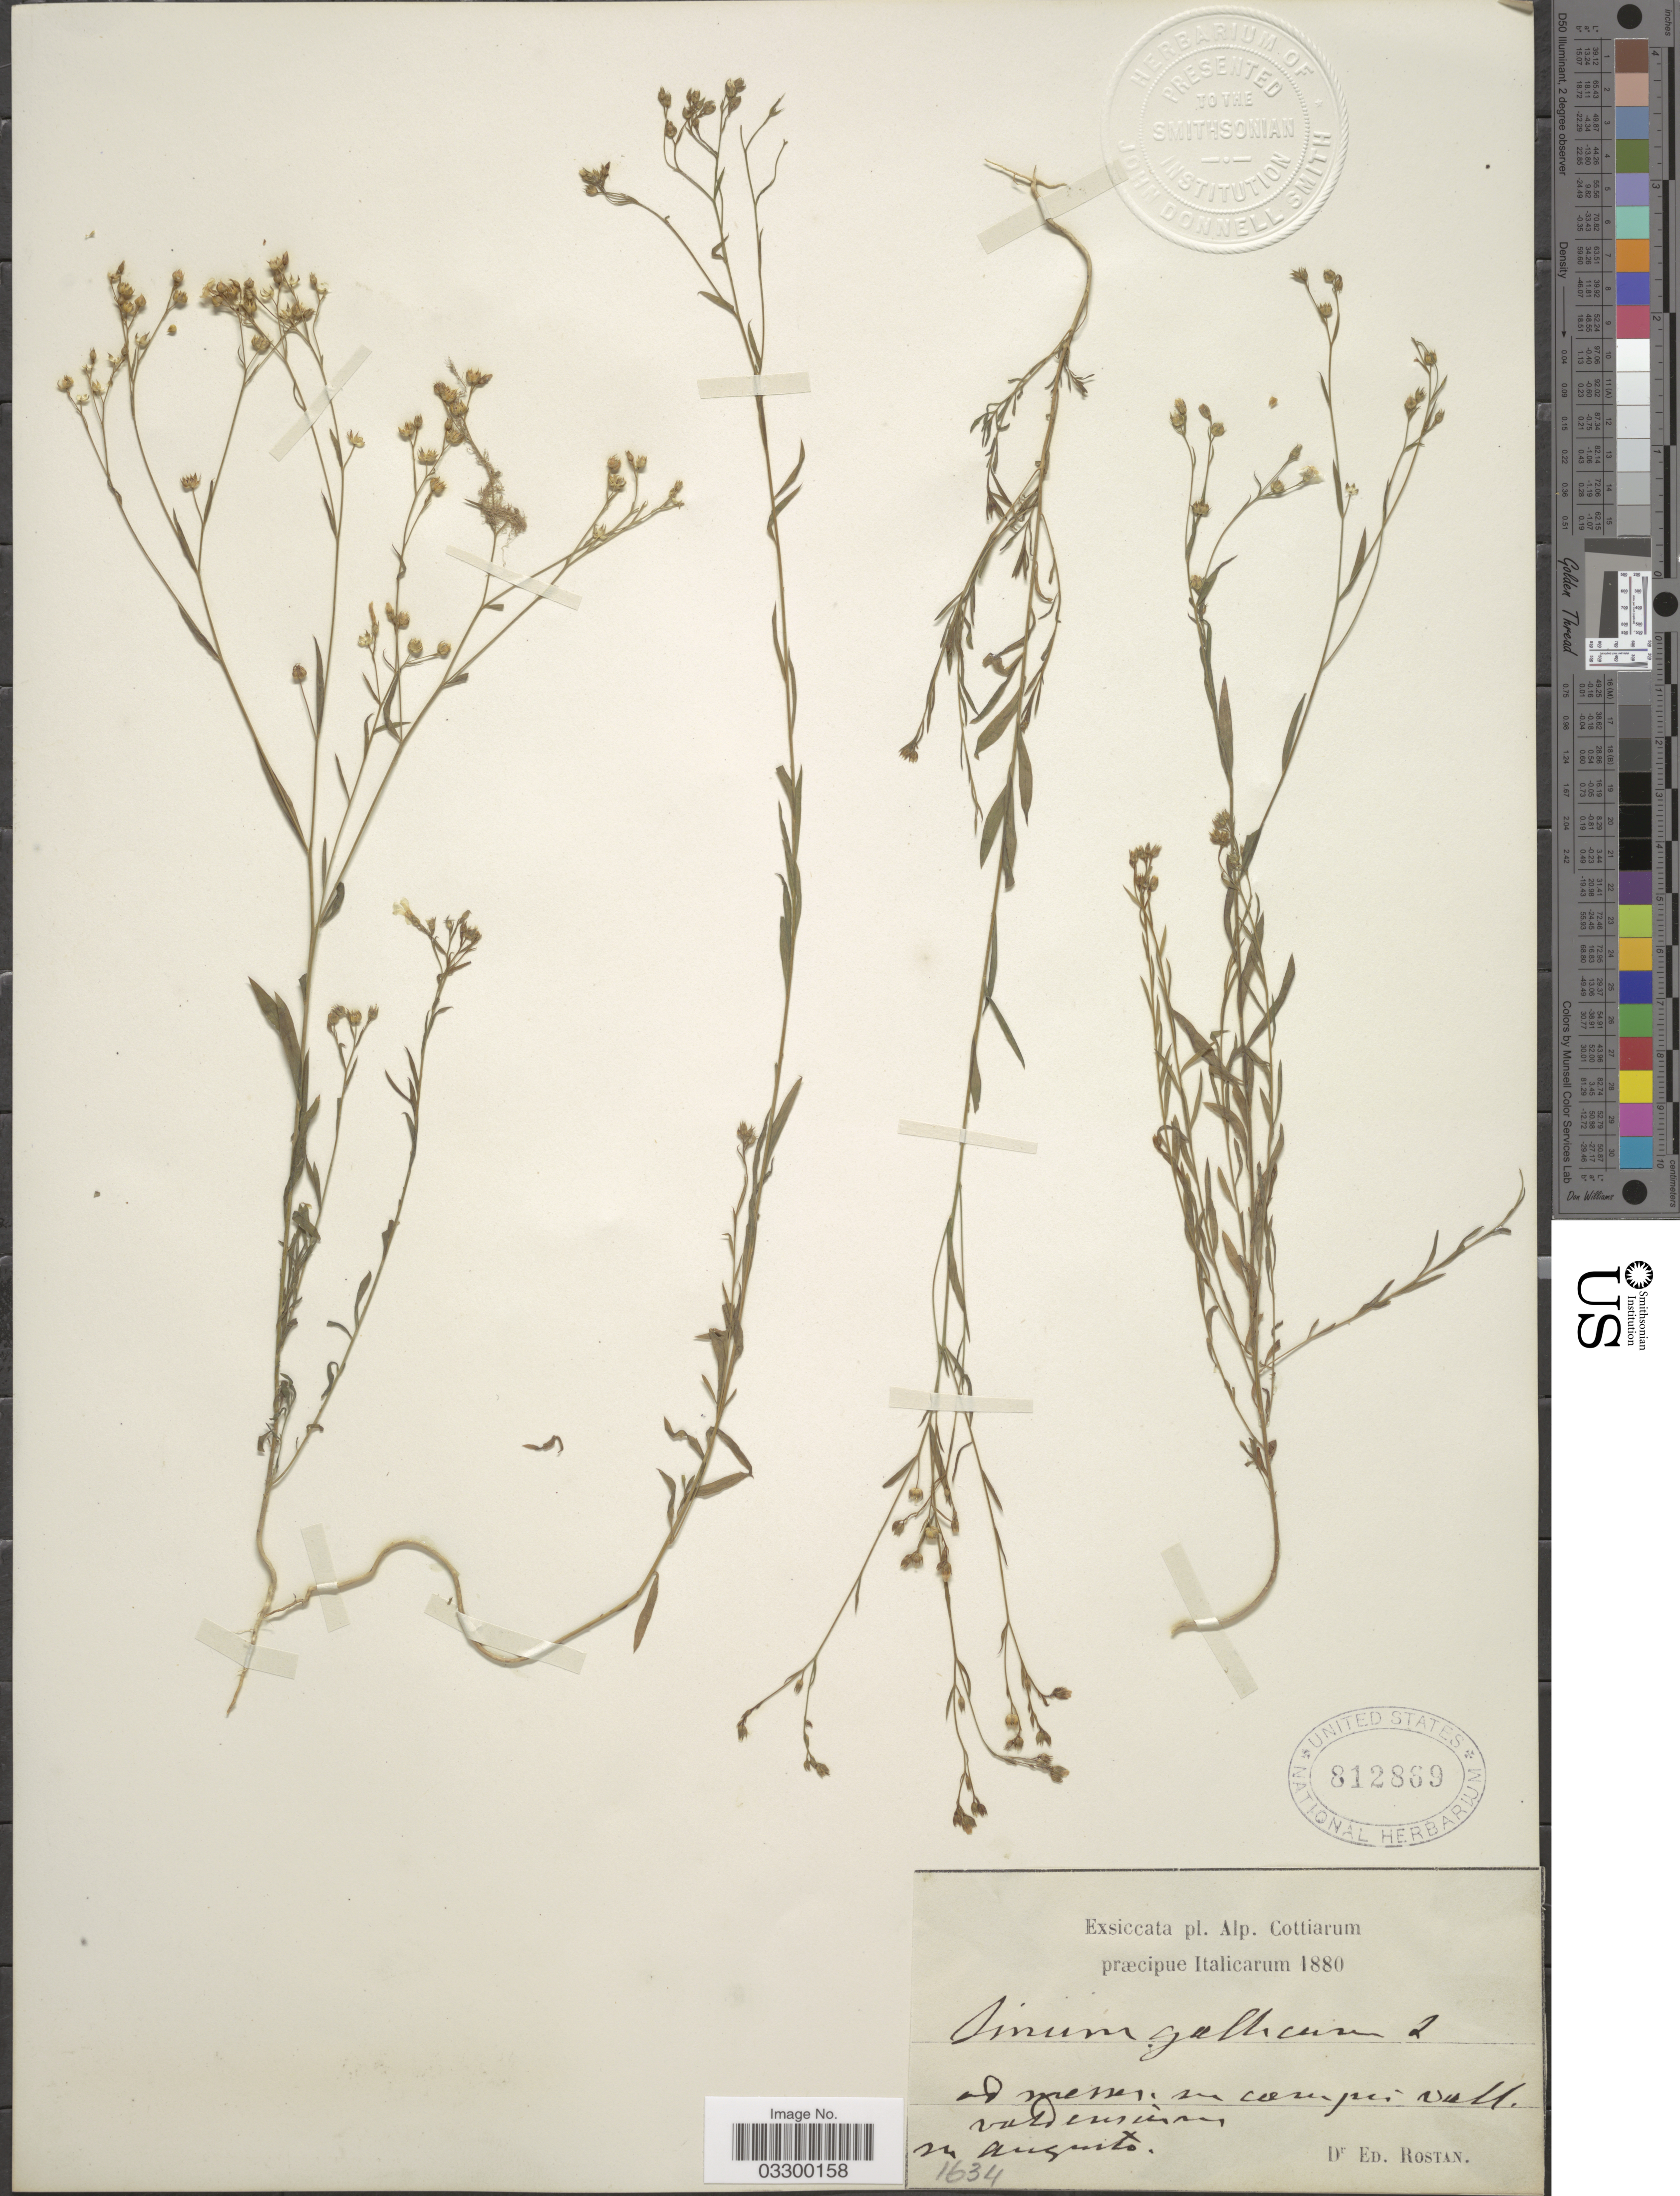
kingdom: Plantae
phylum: Tracheophyta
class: Magnoliopsida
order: Malpighiales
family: Linaceae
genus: Linum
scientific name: Linum gallicum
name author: L.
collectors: E. Rostan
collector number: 1634?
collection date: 1880-08-24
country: Italy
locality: Ad [illegible text]resses; in[interpreted] compris vall. valensissus.[interpreted] Alp. Cottiarum, præcipue Italicarim.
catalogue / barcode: US 812869